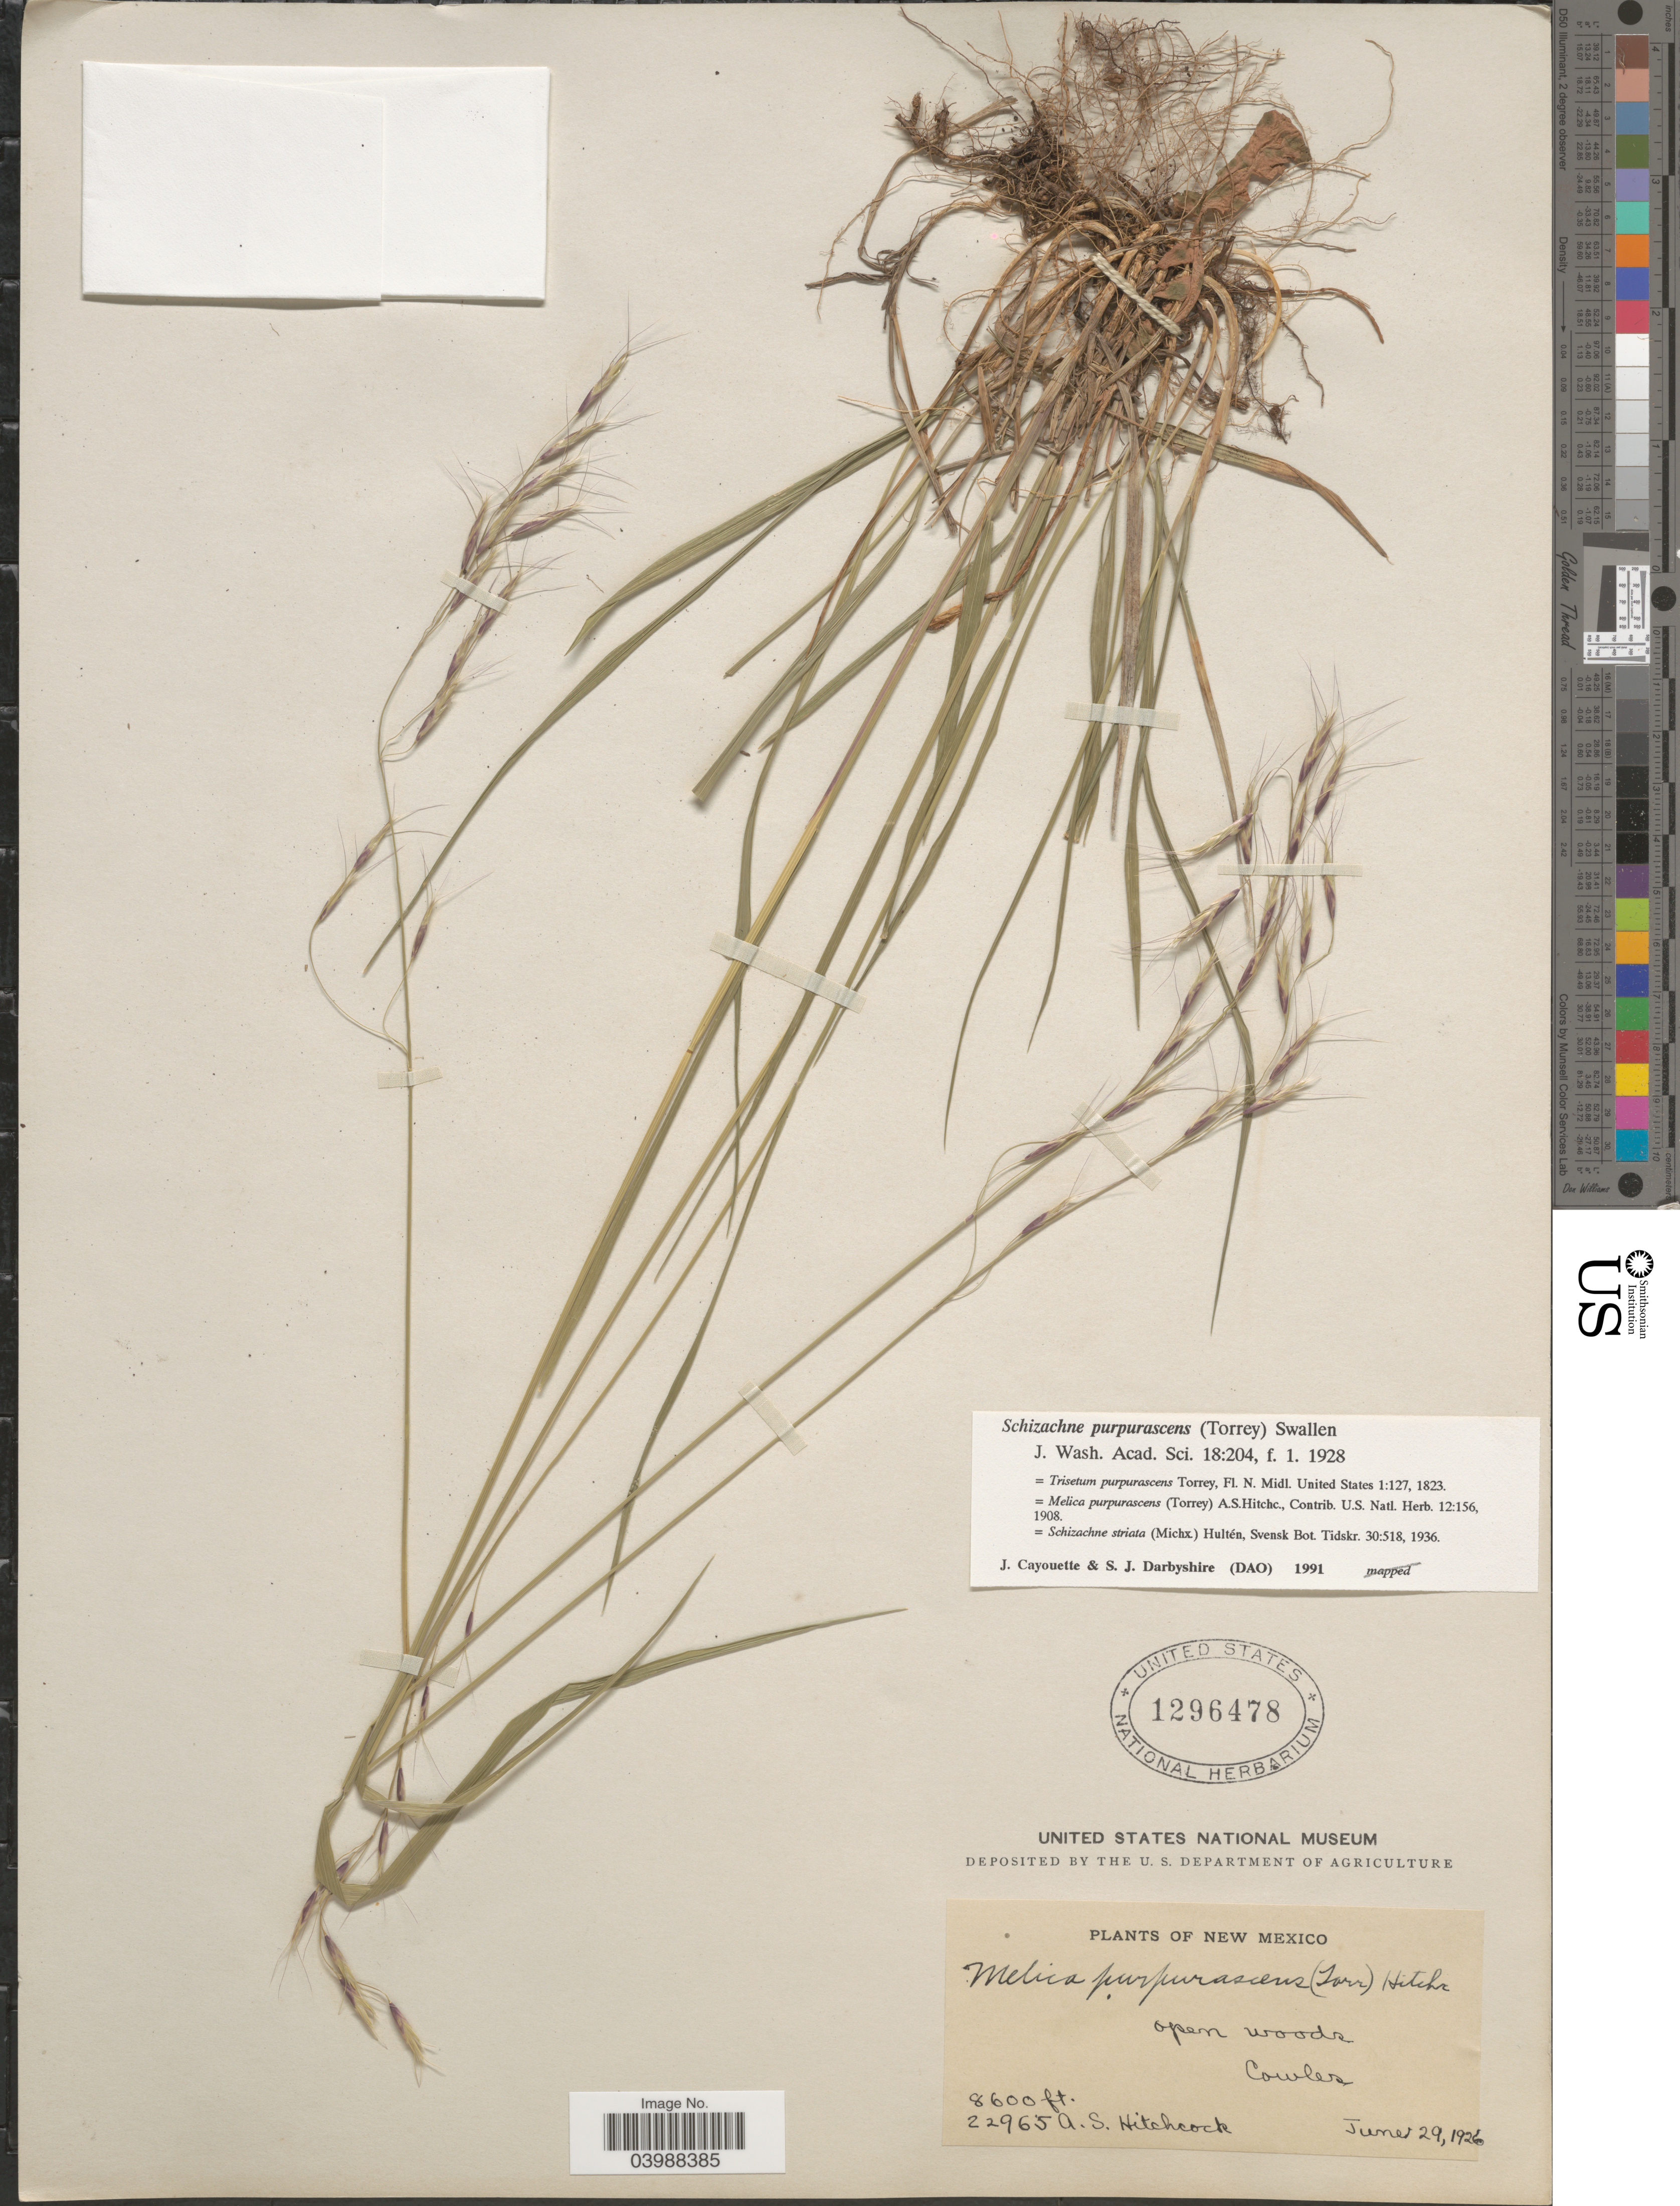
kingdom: Plantae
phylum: Tracheophyta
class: Liliopsida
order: Poales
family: Poaceae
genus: Schizachne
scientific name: Schizachne purpurascens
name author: (Torr.) Swallen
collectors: A. S. Hitchcock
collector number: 22965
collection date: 1926-06-29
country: United States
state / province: New Mexico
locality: Open woods. Cowles.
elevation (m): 2621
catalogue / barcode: US 1296478